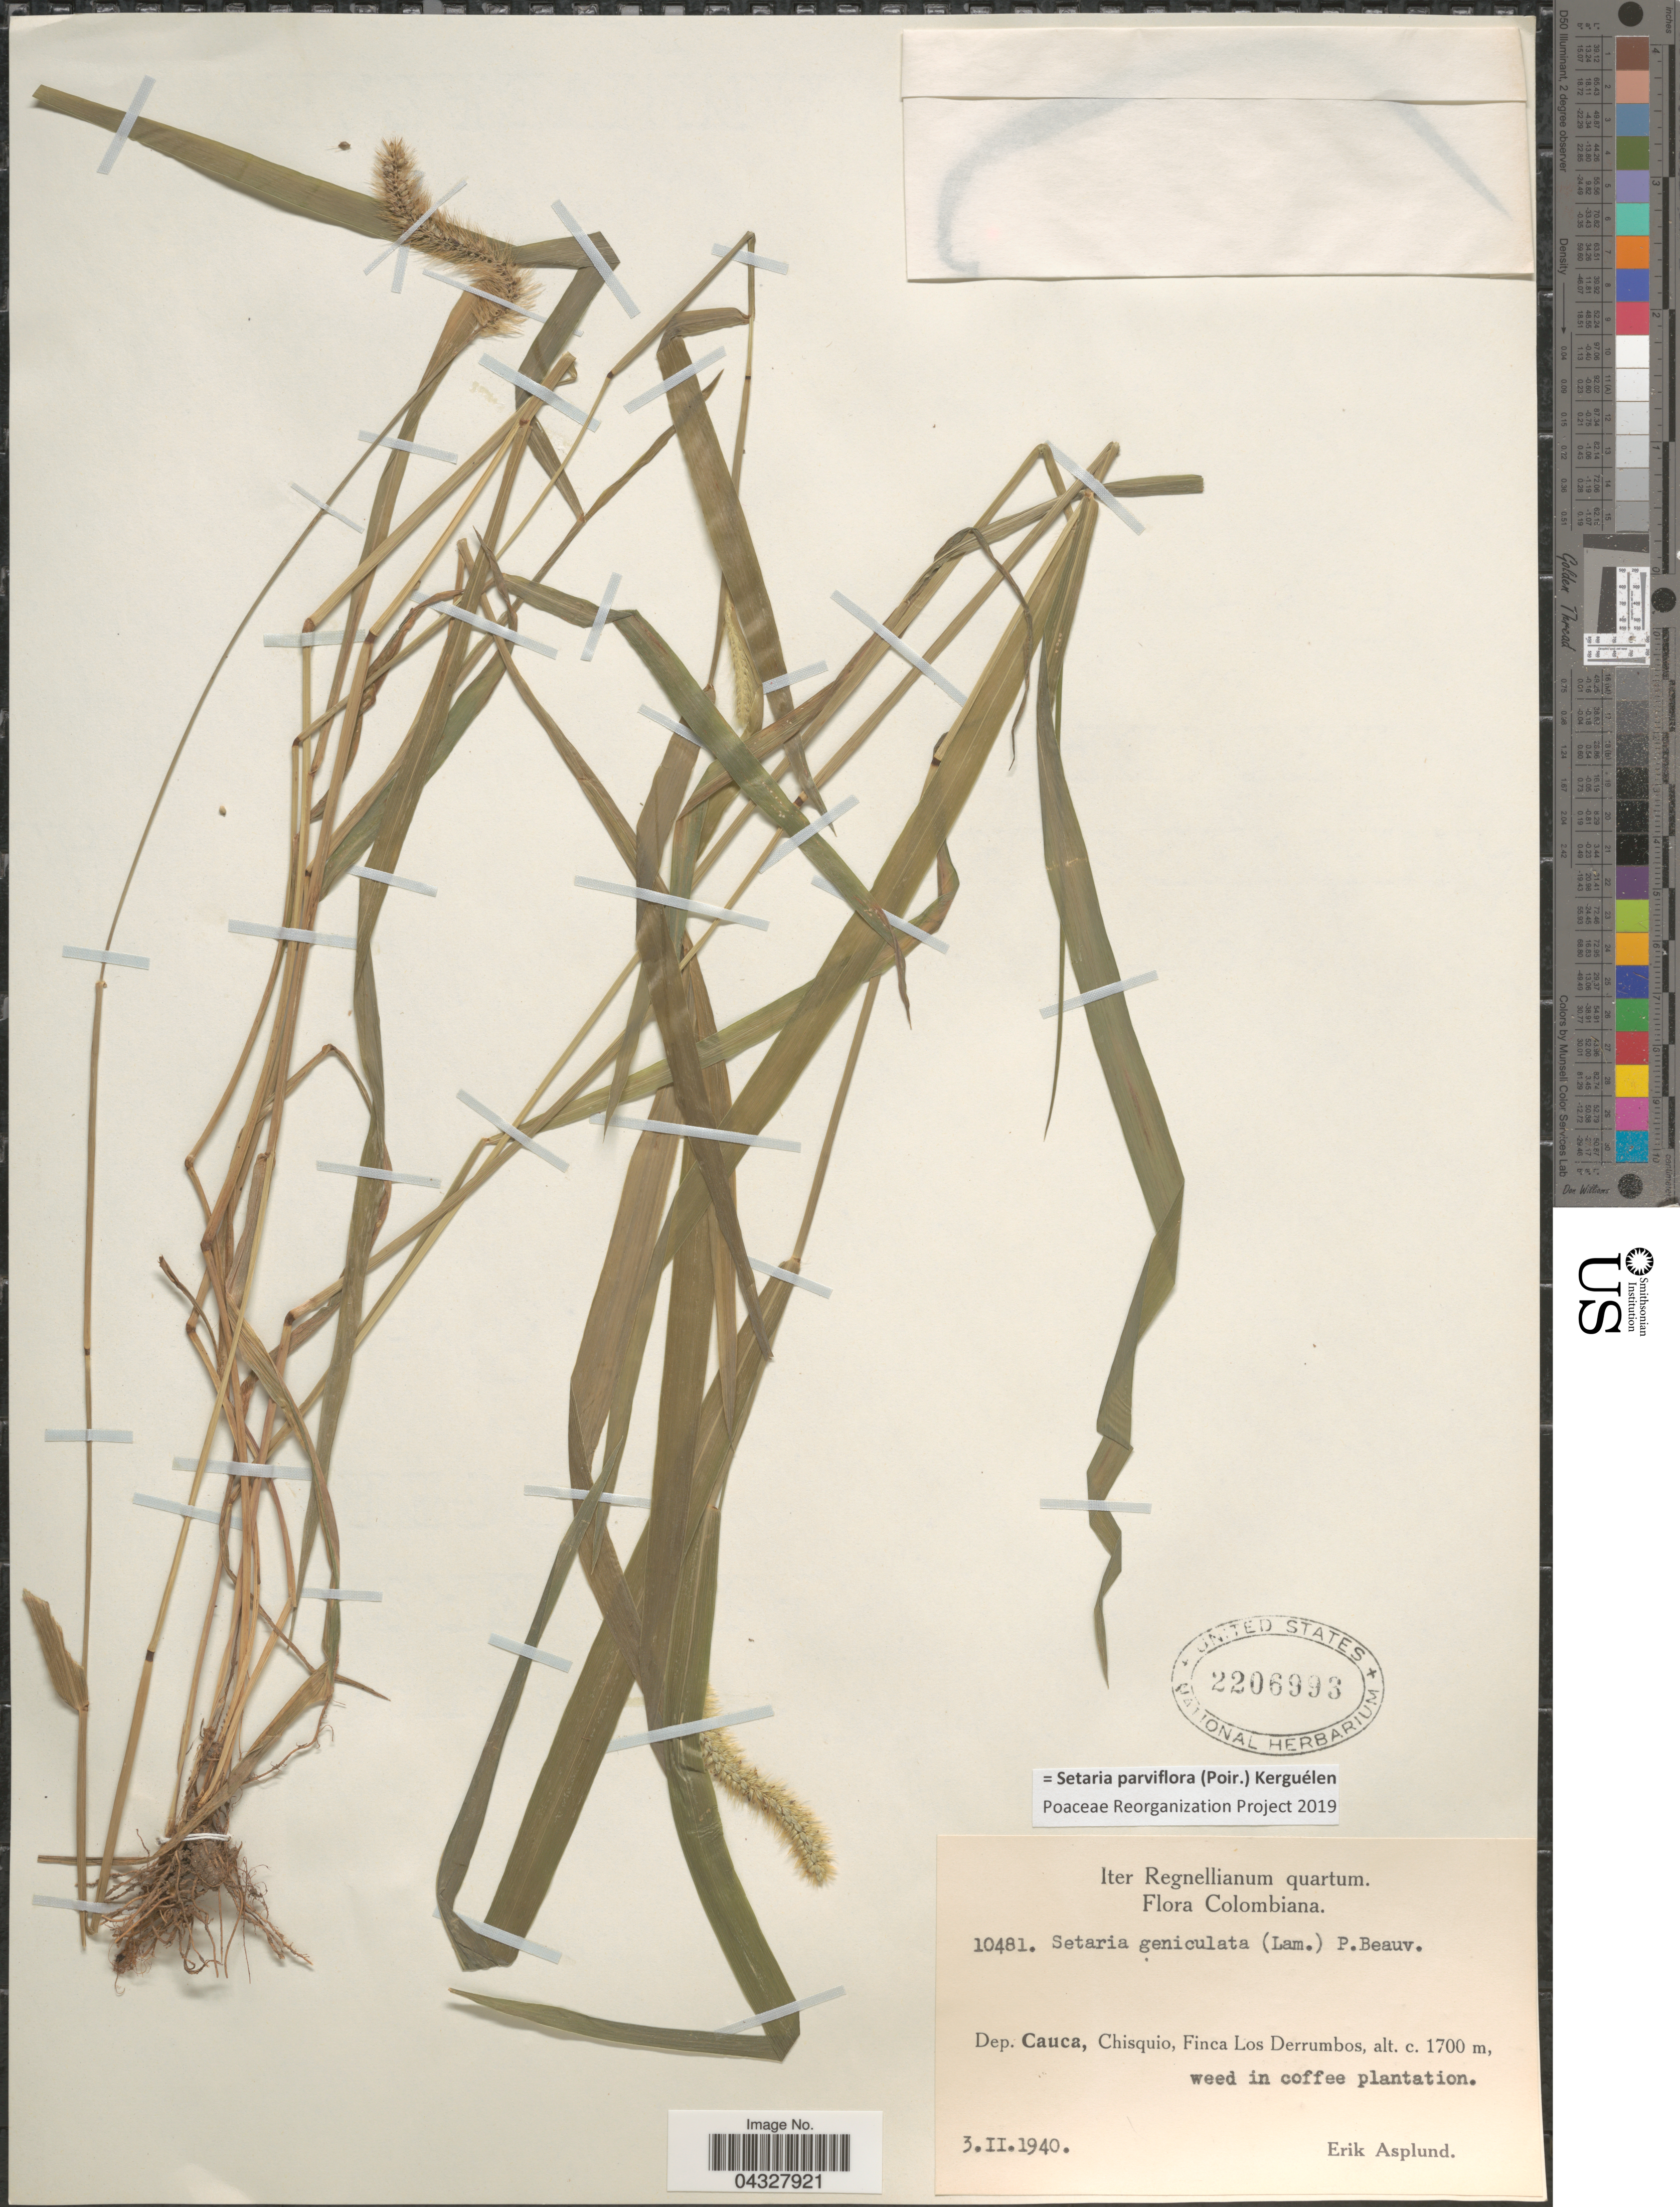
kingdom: Plantae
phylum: Tracheophyta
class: Liliopsida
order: Poales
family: Poaceae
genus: Setaria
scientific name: Setaria parviflora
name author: (Poir.) Kerguélen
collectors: E. Asplund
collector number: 10481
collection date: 1940-02-03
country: Colombia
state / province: Cauca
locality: Iter Regnellianum quartum. Dep. Cauca, Chisquio, Finca Los Derrumbos.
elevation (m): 1700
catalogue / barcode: US 2206993